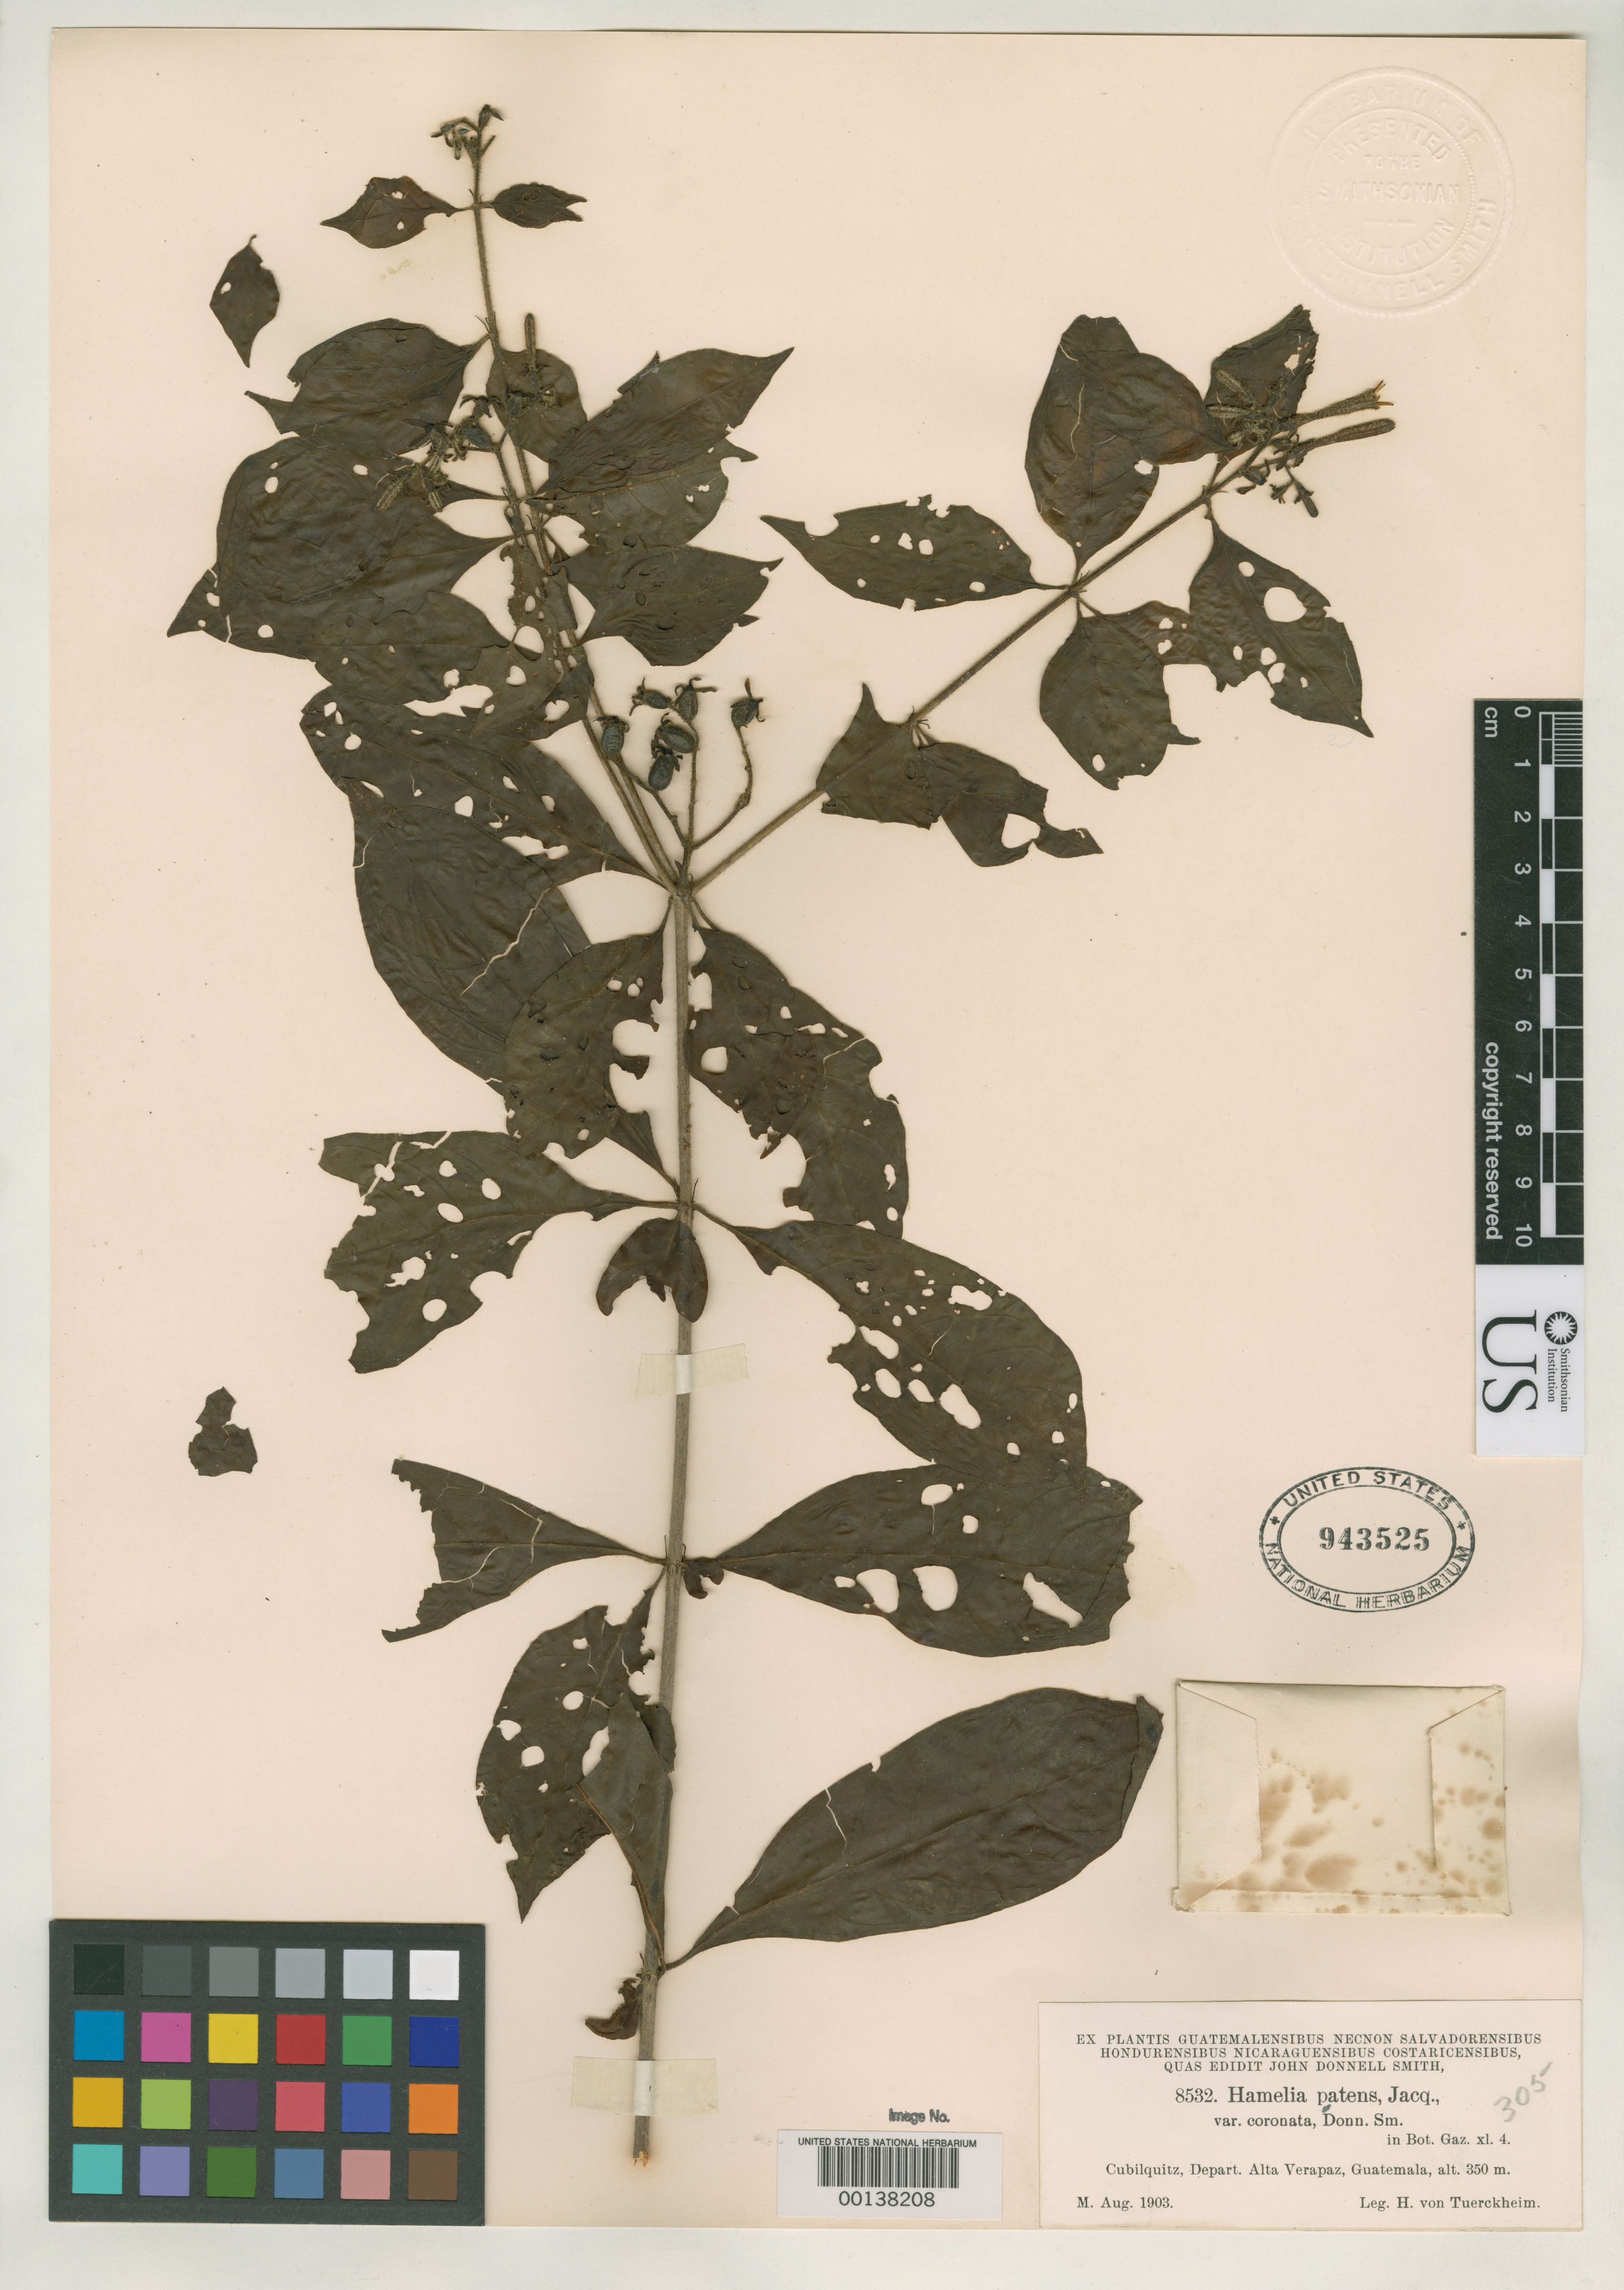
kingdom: Plantae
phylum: Tracheophyta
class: Magnoliopsida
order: Gentianales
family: Rubiaceae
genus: Hamelia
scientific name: Hamelia patens var. coronata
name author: Donn. Sm.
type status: Type Collection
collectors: H. von Türckheim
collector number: J.D.S. 8532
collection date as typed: Aug 1903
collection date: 1903-08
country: Guatemala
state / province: Alta Verapaz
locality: Cubilquitz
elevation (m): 350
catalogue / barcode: US 943525